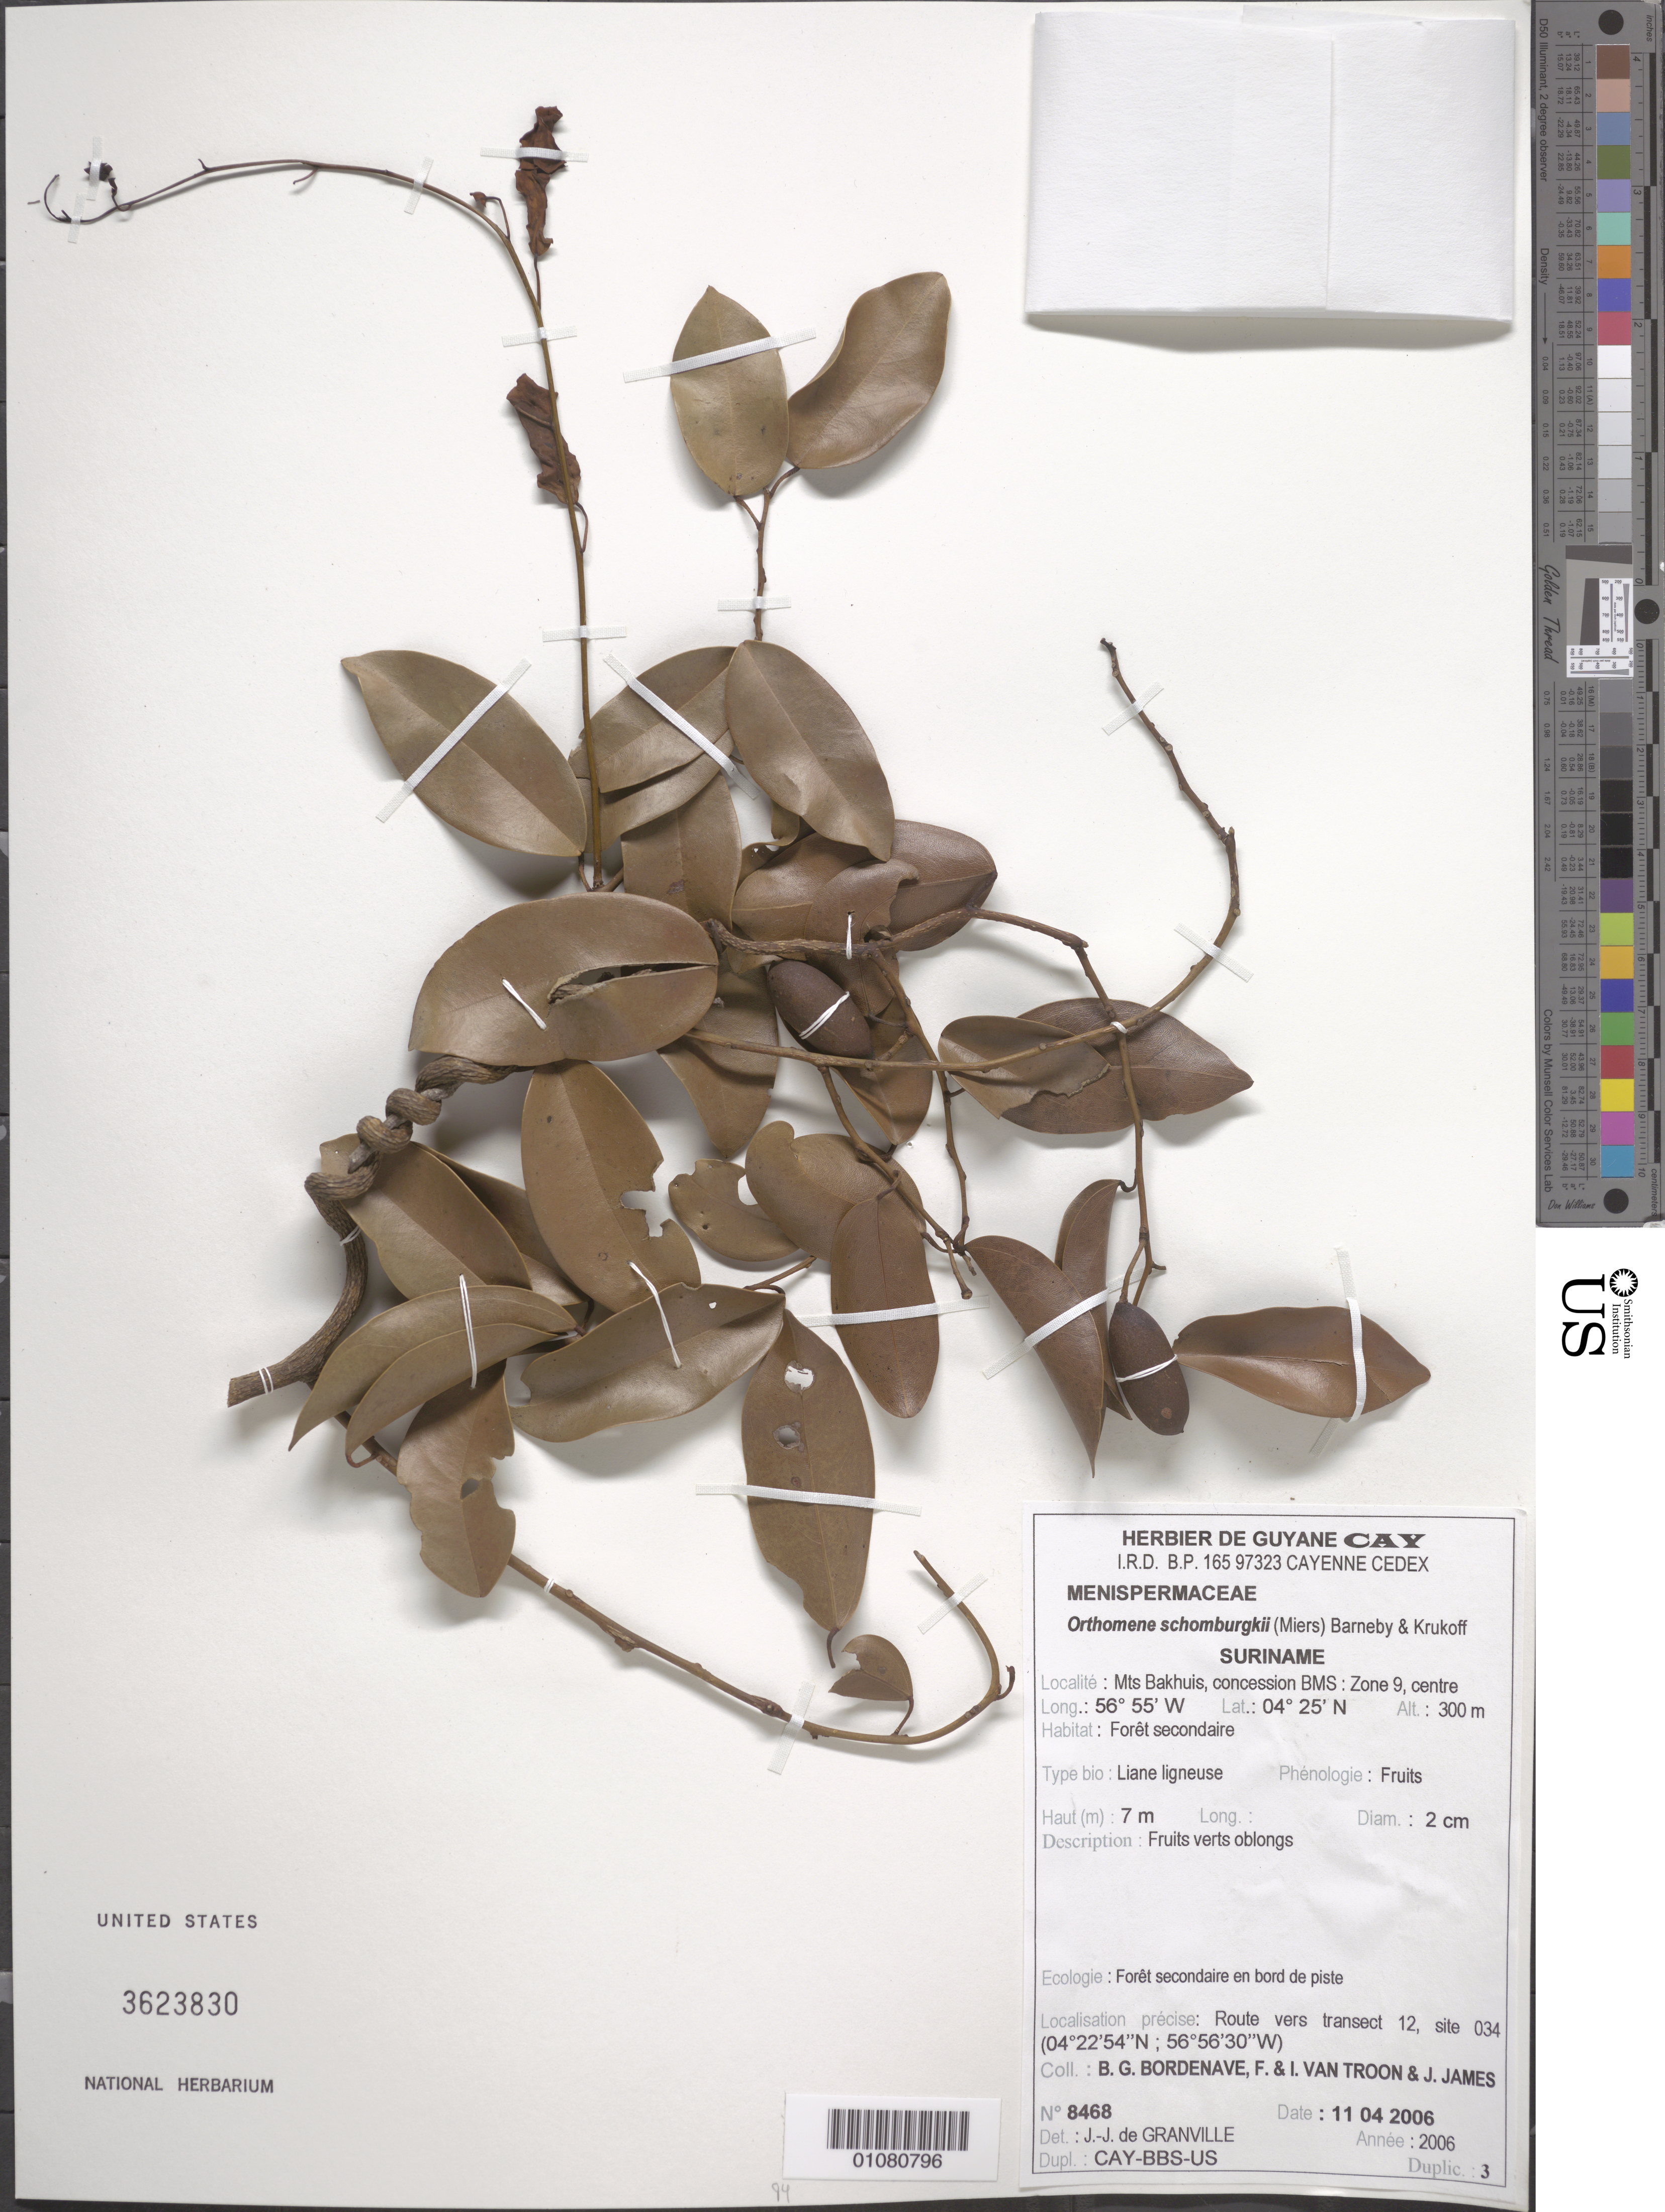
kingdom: Plantae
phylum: Tracheophyta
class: Magnoliopsida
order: Ranunculales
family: Menispermaceae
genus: Anomospermum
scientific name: Anomospermum schomburgkii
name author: Miers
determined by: Strong, Mark T., (BOT), Smithsonian Institution - National Museum of Natural History (UNITED STATES)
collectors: B. Bordenave, F. Troon, I. van Troon & J. James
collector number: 8468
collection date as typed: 11-Apr-06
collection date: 2006-04-11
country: Suriname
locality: Mts. Bakhuis, concession BMS: zone 9, centre. Transect 12, site 34 (4º22'54"N; 56º56'30"W)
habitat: Foret secondaire en bord de piste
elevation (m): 300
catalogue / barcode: US 3623830